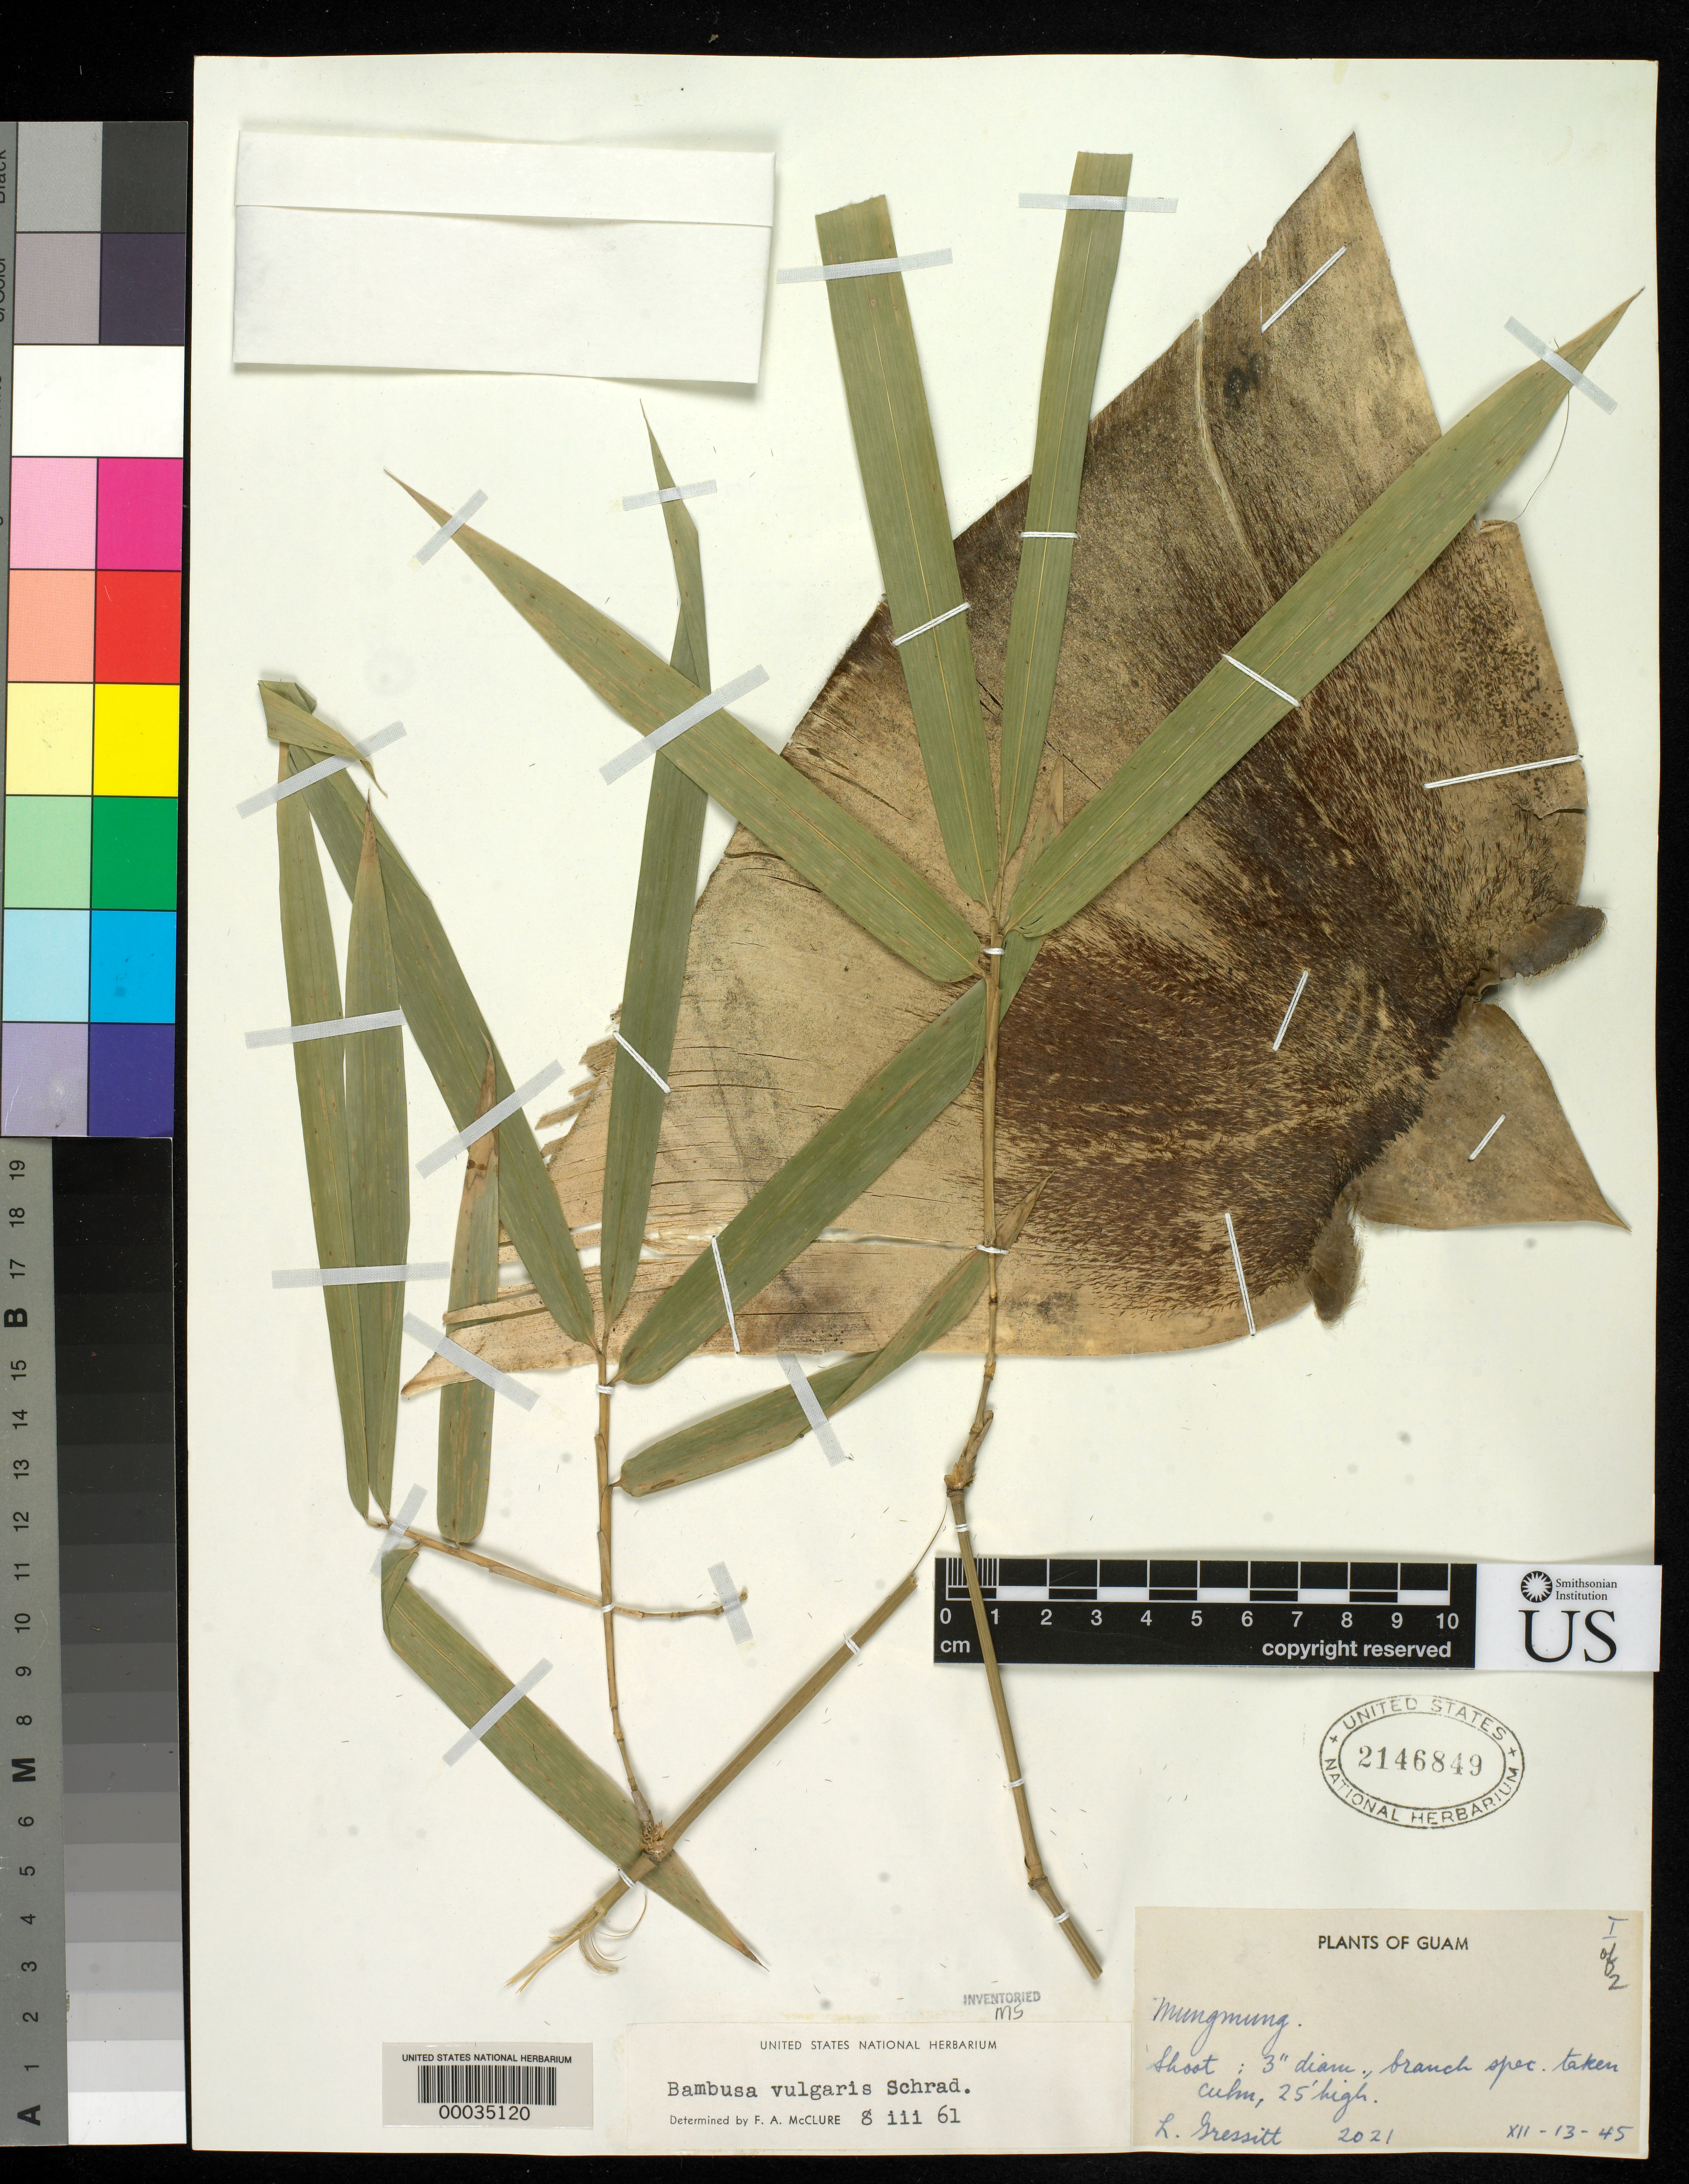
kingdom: Plantae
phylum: Tracheophyta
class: Liliopsida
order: Poales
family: Poaceae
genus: Bambusa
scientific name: Bambusa vulgaris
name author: Schrad. ex J.C. Wendl.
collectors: L. Gressitt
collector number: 2021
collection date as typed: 13 Dec 1945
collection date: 1945-12-13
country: Guam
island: Guam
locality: Mungmung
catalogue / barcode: US 2146849